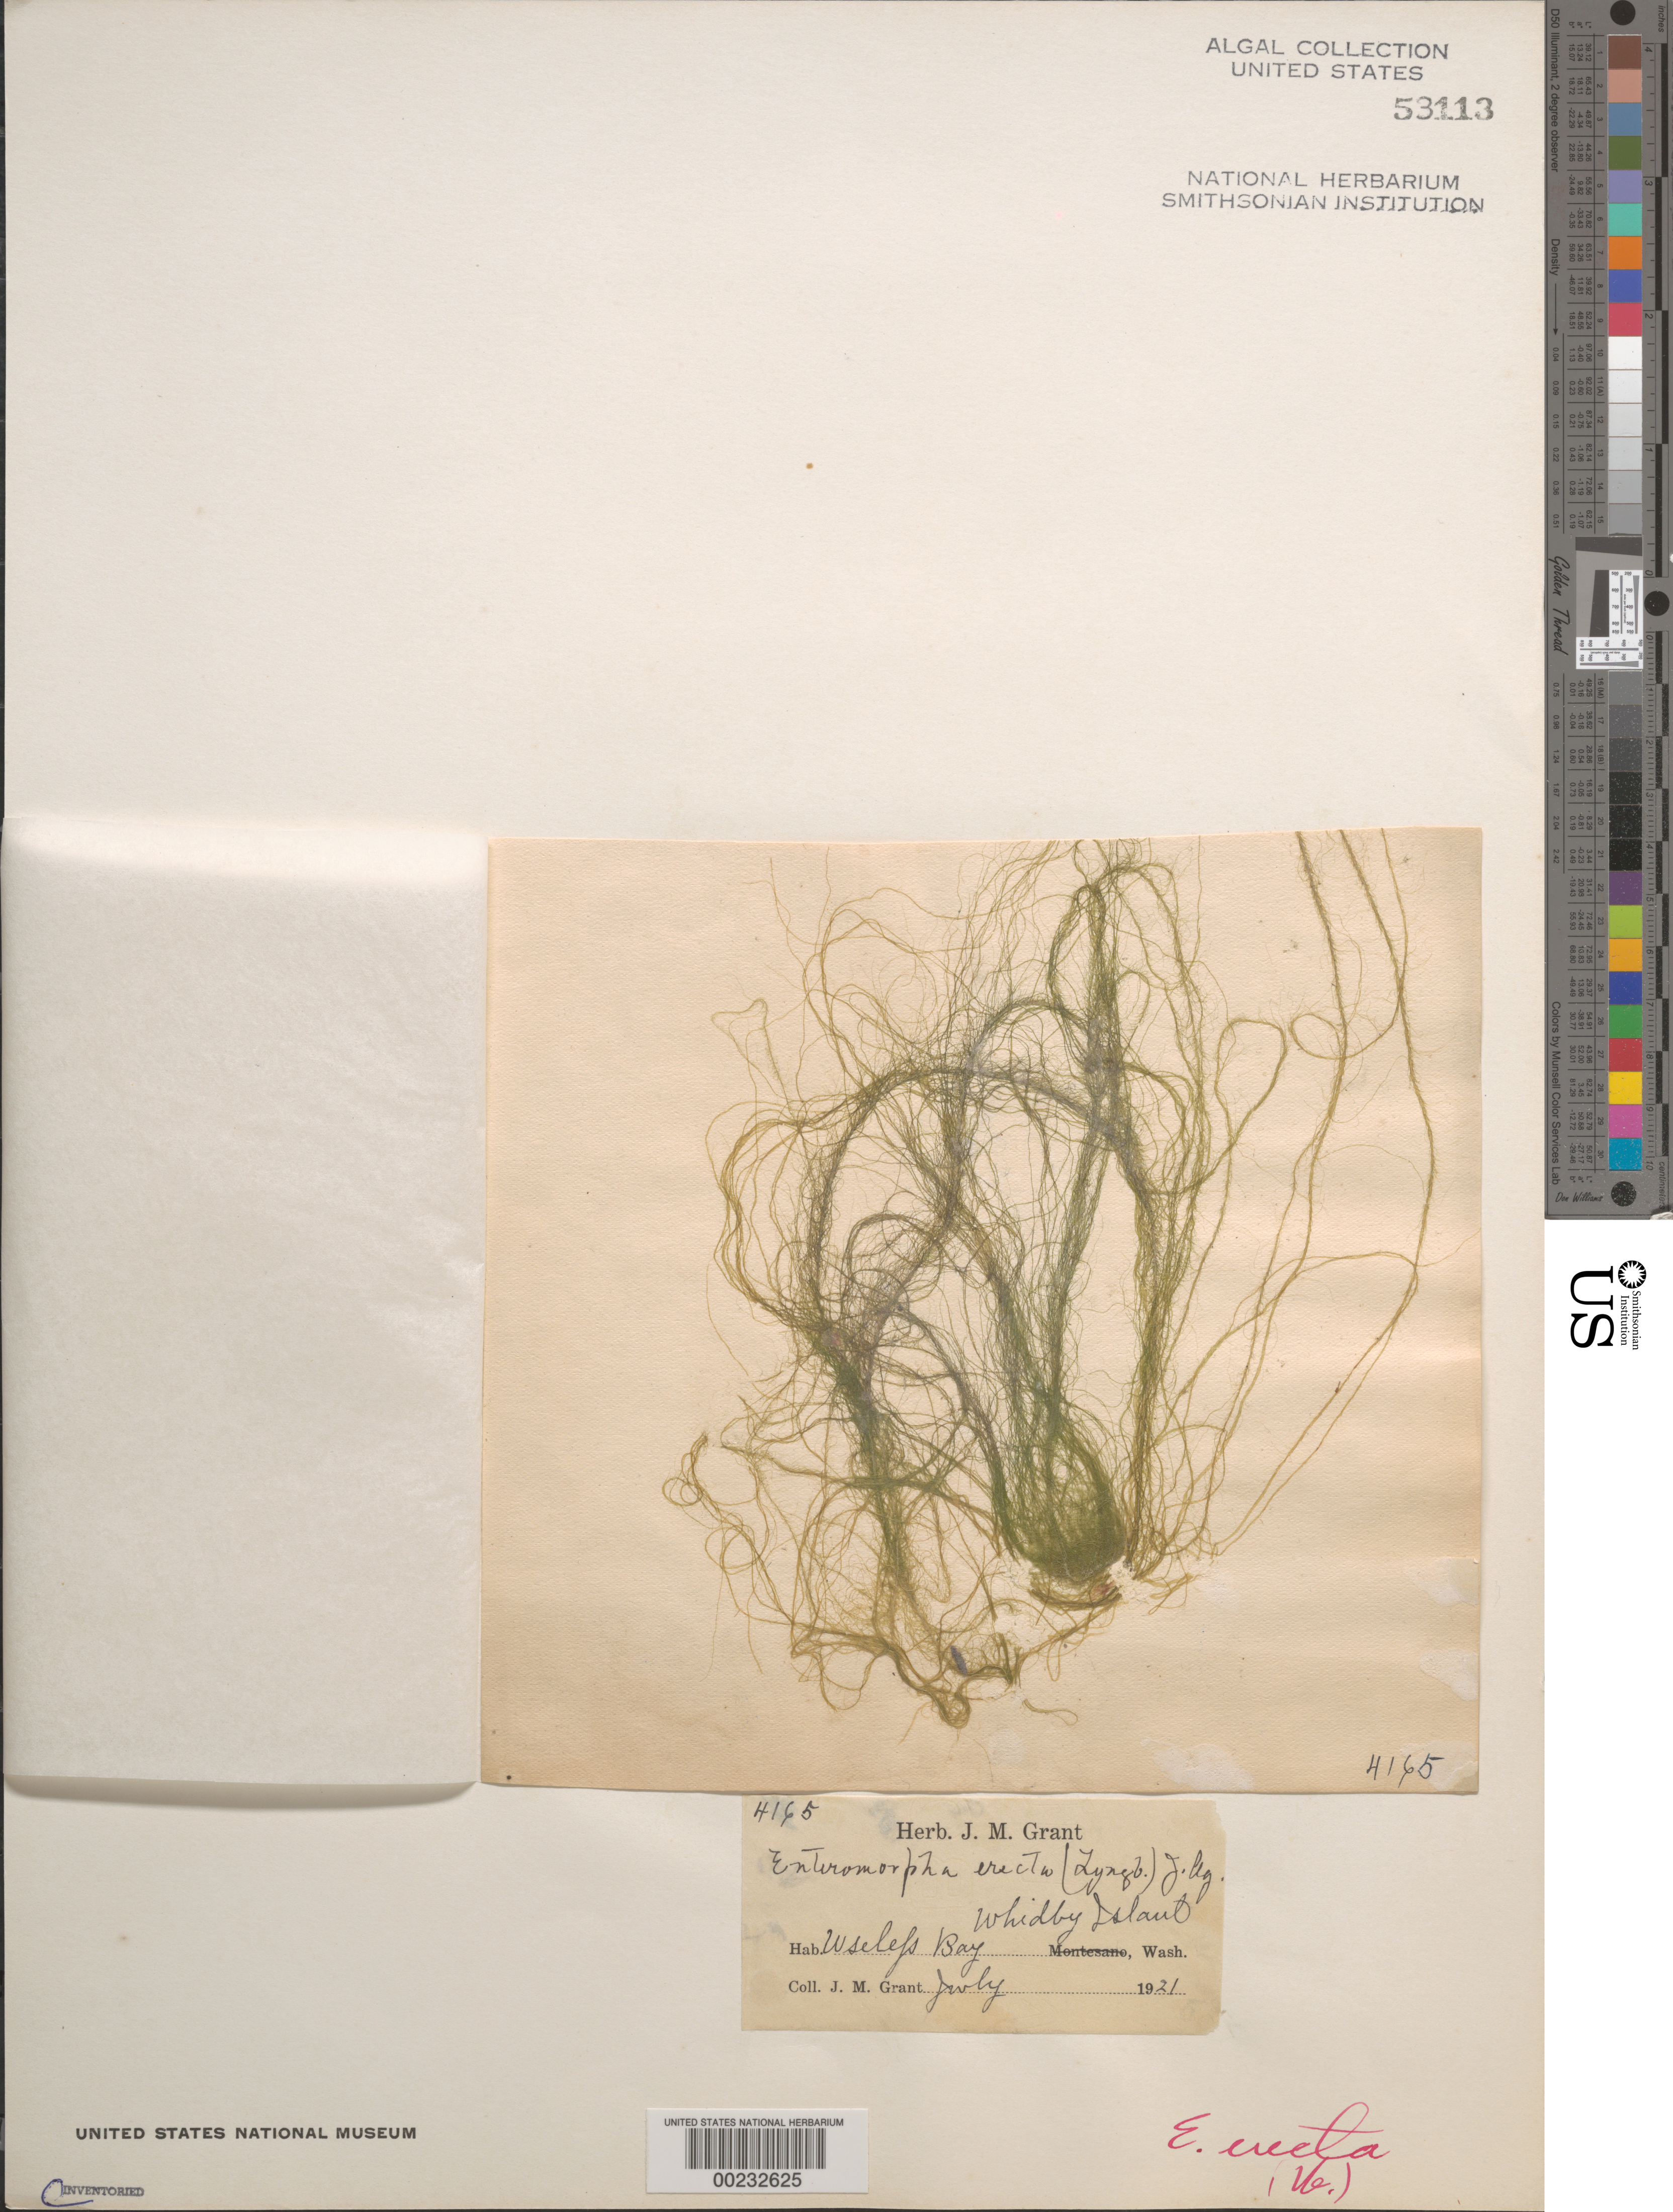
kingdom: Plantae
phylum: Chlorophyta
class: Ulvophyceae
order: Ulvales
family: Ulvaceae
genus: Ulva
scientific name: Ulva paradoxa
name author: C. Agardh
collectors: J. M. Grant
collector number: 4165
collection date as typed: Jul 1921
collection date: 1921-07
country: United States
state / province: Washington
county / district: Island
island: Whidbey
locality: Wselefs Bay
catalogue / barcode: US 53113